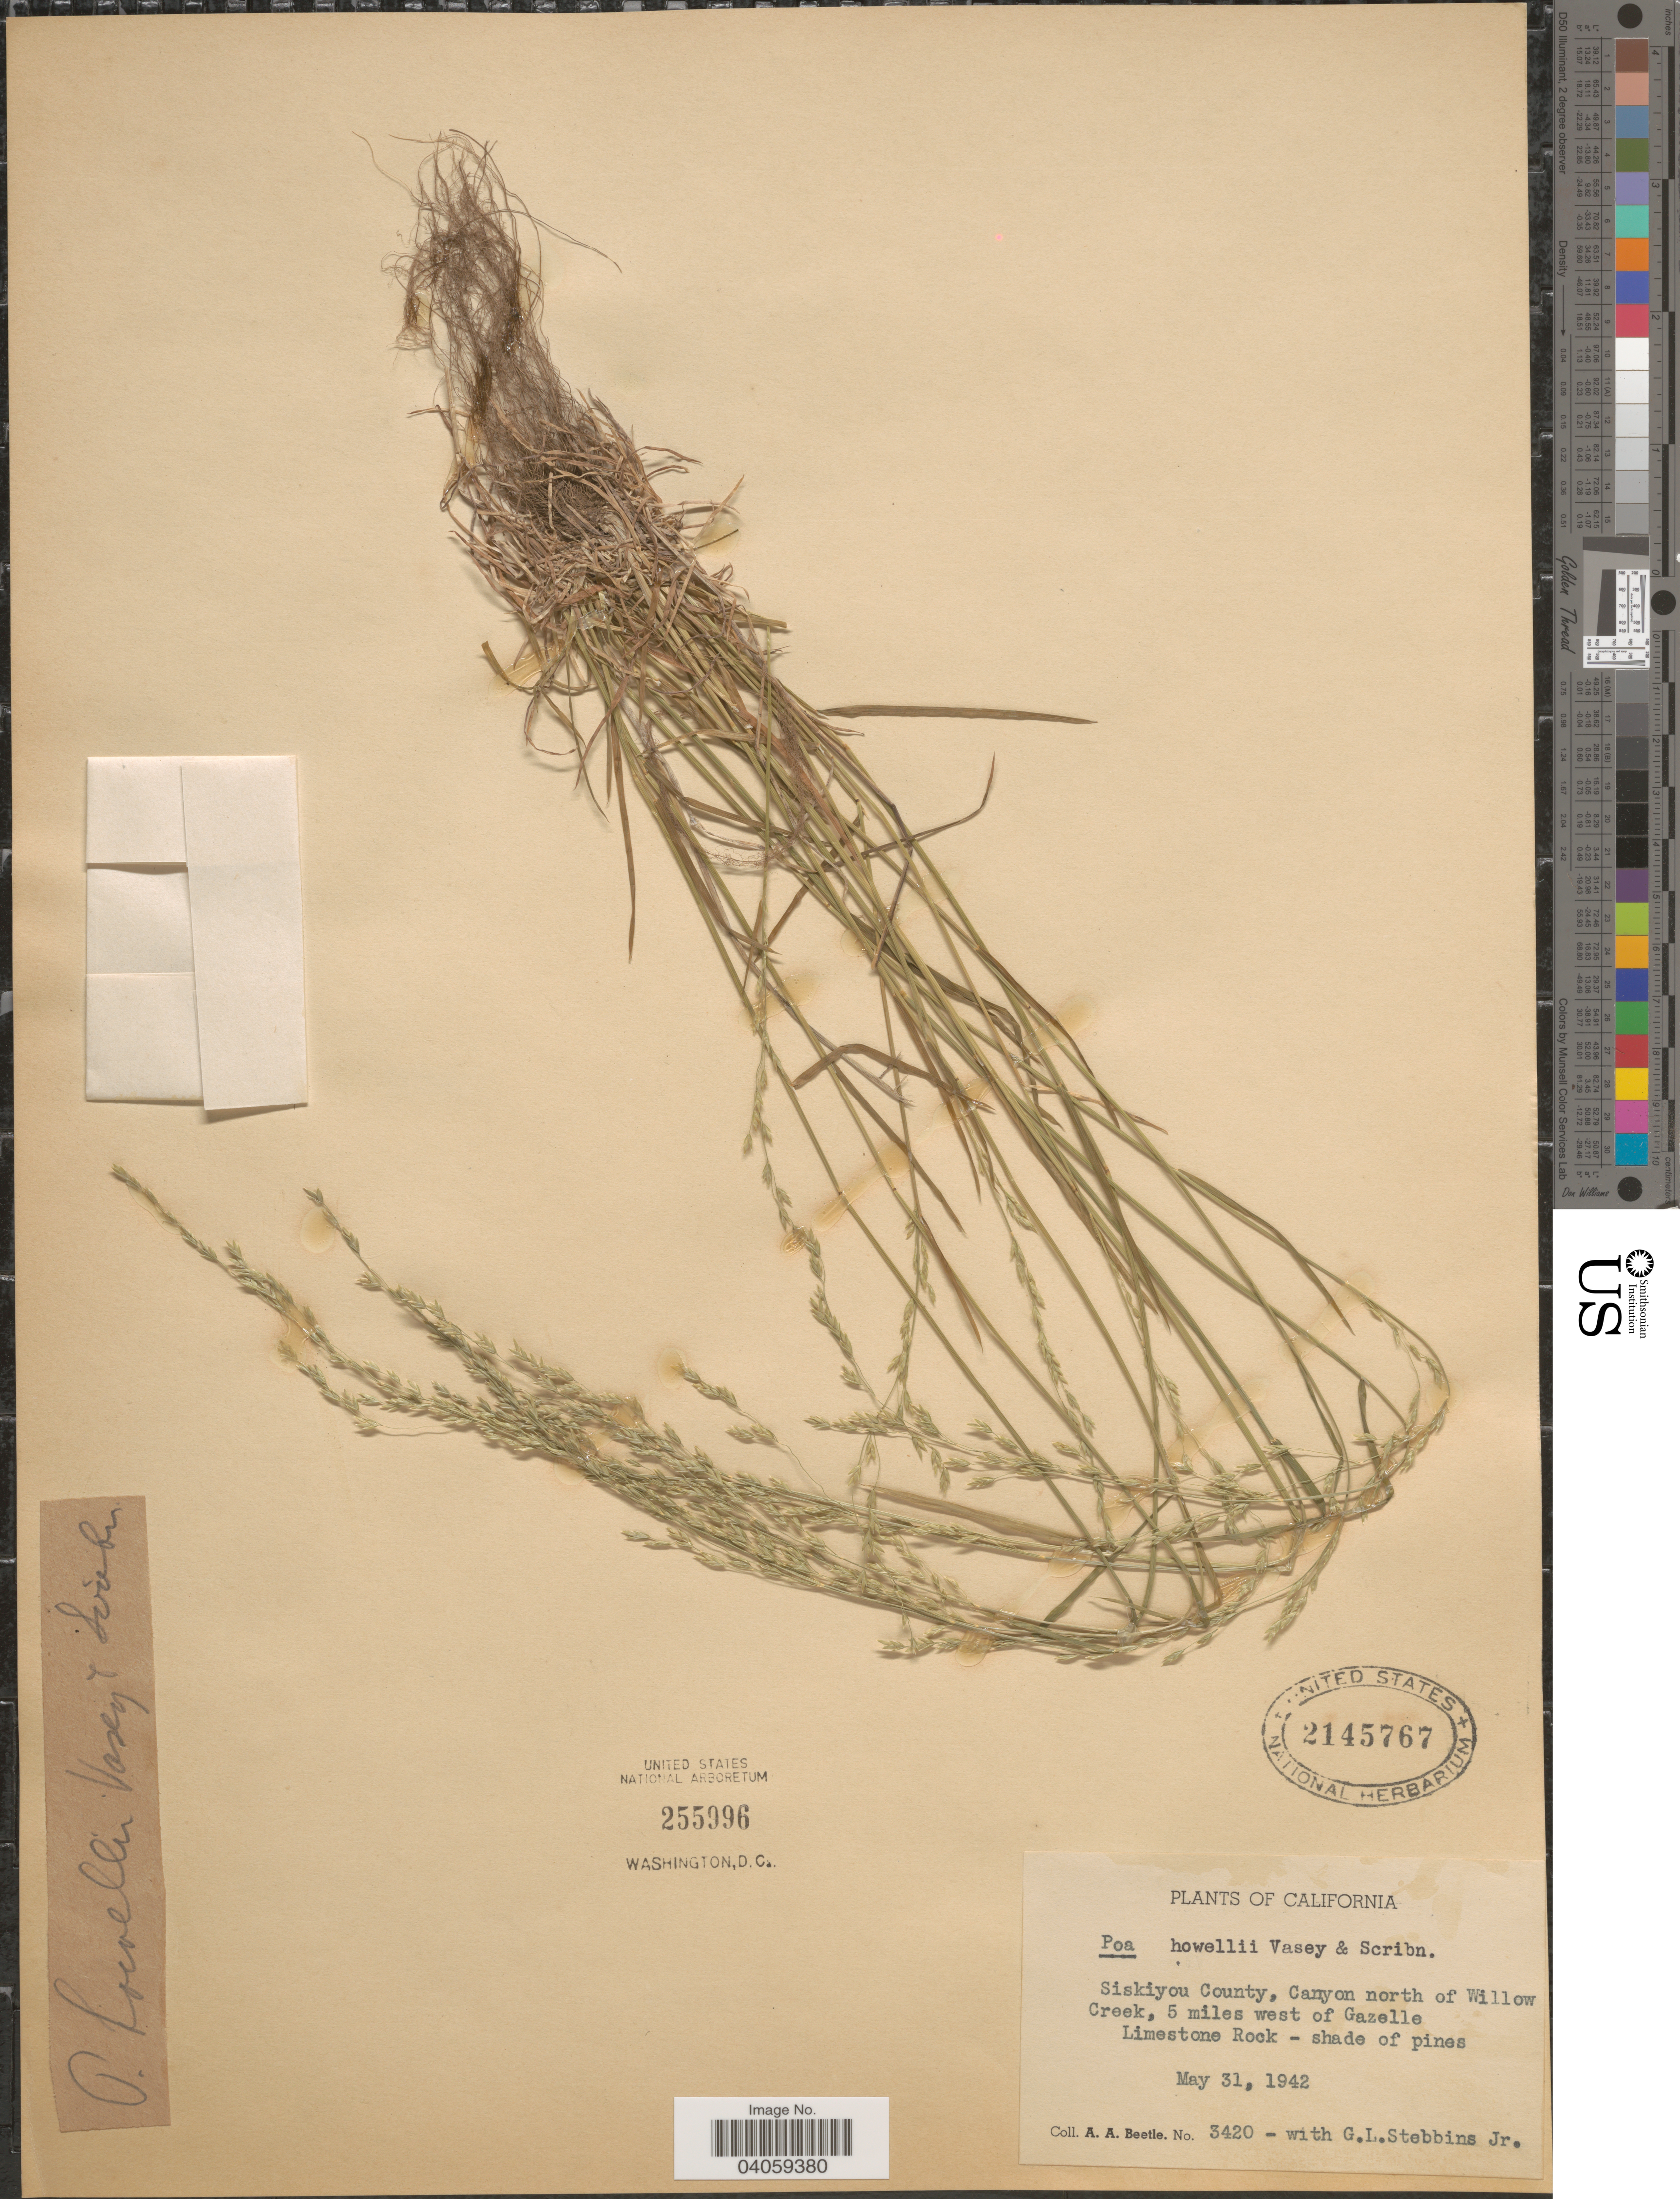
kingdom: Plantae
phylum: Tracheophyta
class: Liliopsida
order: Poales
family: Poaceae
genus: Poa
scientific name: Poa howellii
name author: Vasey & Scribn.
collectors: A. A. Beetle & G. L. Stebbins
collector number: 3420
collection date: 1942-05-31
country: United States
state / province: California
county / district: Siskiyou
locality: Siskiyou County, Canyon north of Willow Creek, 5 miles west of Gazelle Limestone Rock.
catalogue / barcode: US 2145767